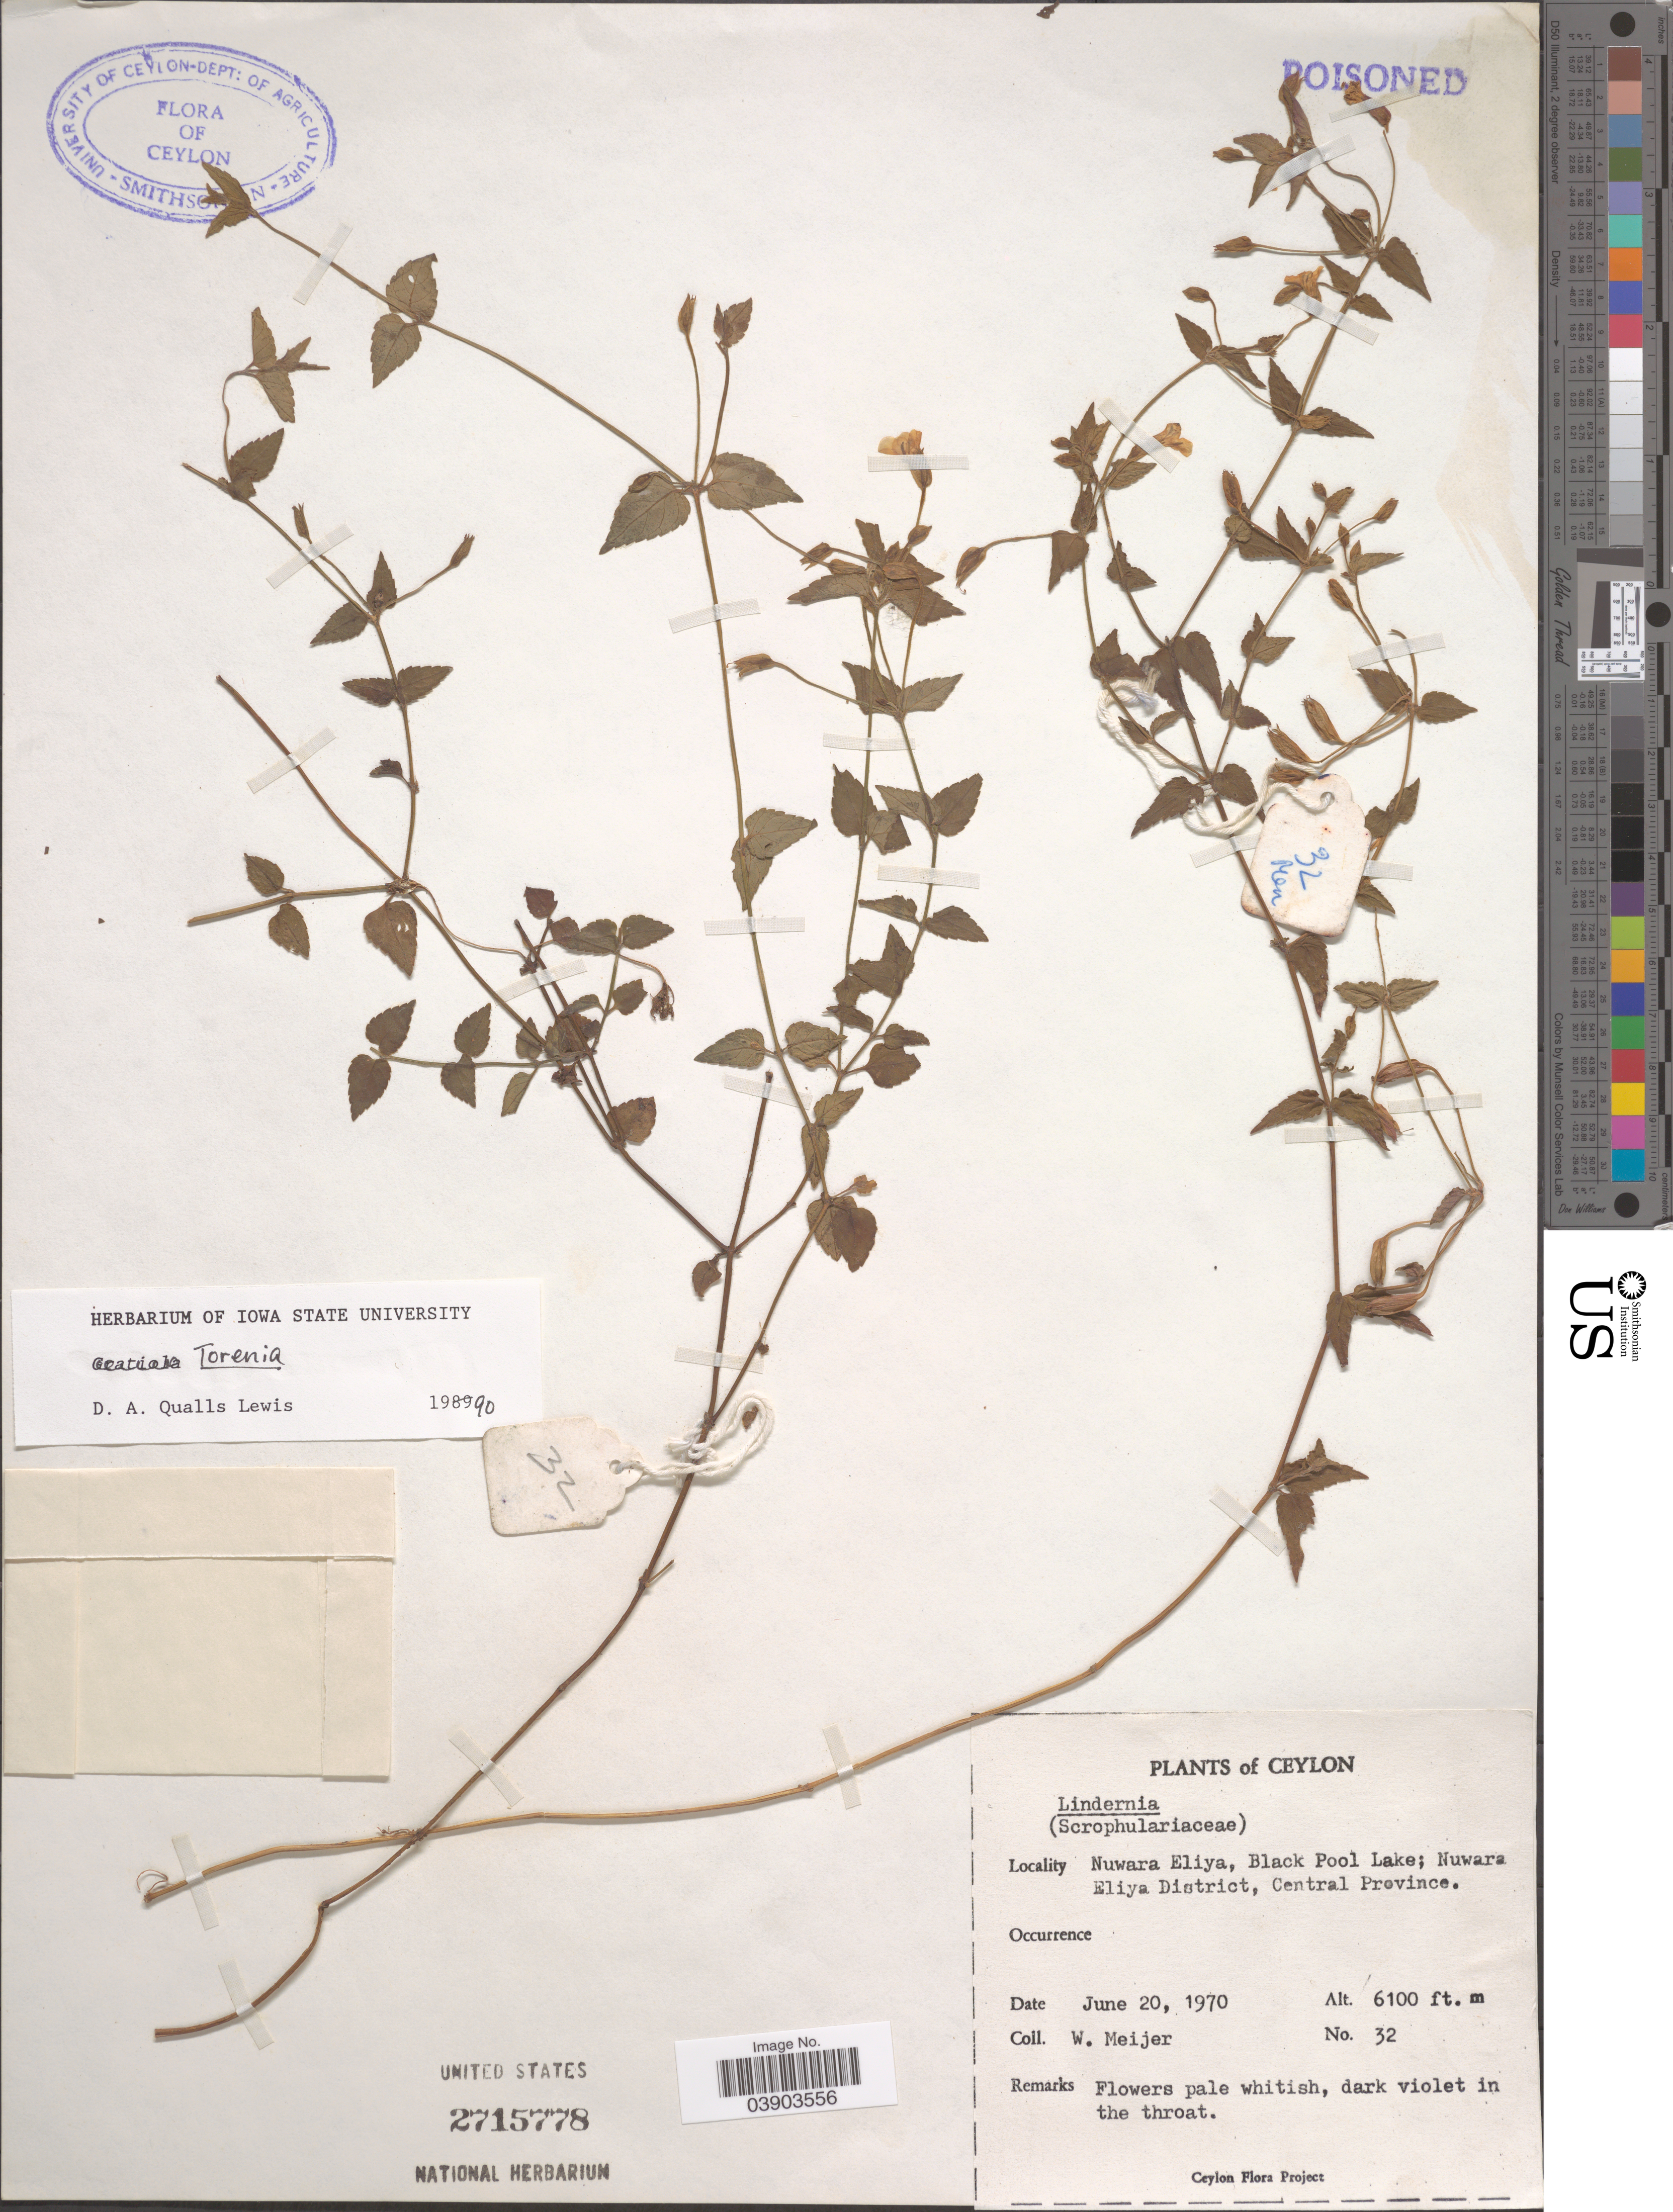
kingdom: Plantae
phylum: Tracheophyta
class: Magnoliopsida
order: Lamiales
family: Linderniaceae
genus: Torenia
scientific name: Torenia sp.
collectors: W. Meijer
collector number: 32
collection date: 1970-06-20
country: Sri Lanka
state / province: Central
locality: Ceylon. Nuwara Eliya, Black Pool Lake; Nuwara Eliya District.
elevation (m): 1859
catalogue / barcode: US 2715778